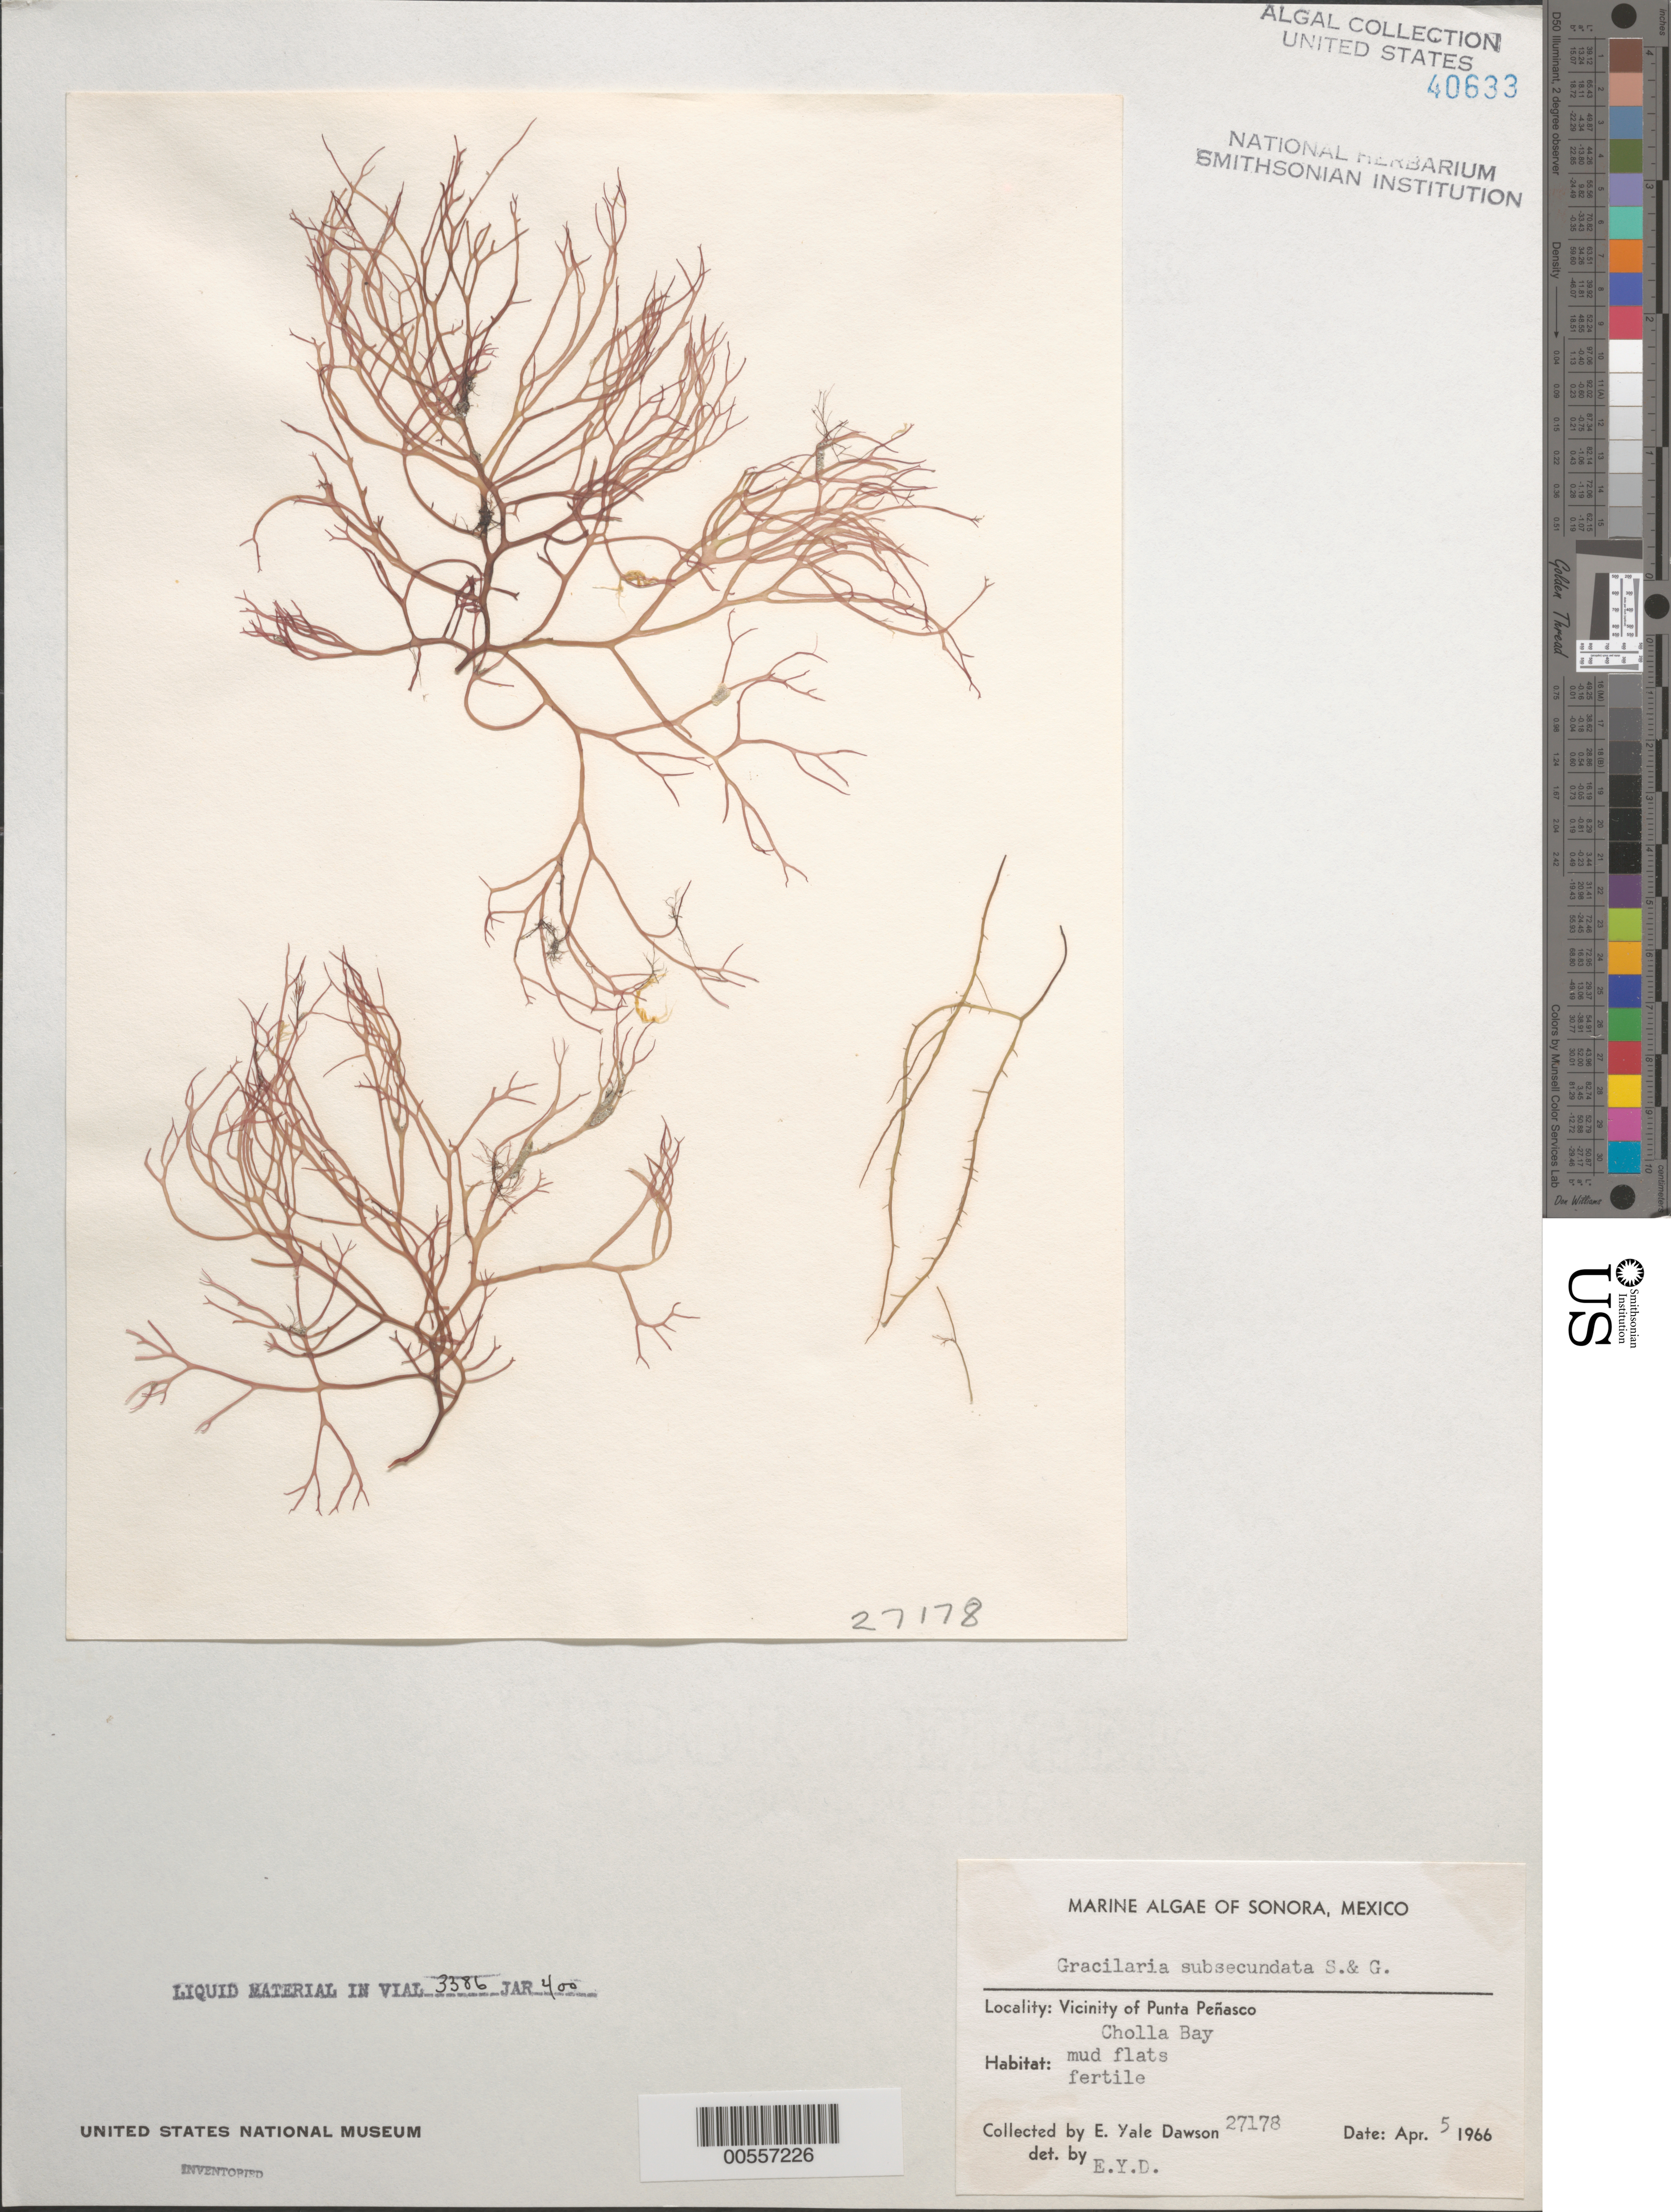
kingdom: Plantae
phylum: Rhodophyta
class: Florideophyceae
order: Gracilariales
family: Gracilariaceae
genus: Gracilaria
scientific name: Gracilaria subsecundata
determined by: Dawson, E. Y.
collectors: E. Y. Dawson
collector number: EYD 27178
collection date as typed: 05 Apr 1966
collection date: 1966-04-05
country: Mexico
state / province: Sonora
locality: Cholla Bay, Punta Penasco area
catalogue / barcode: US 40633